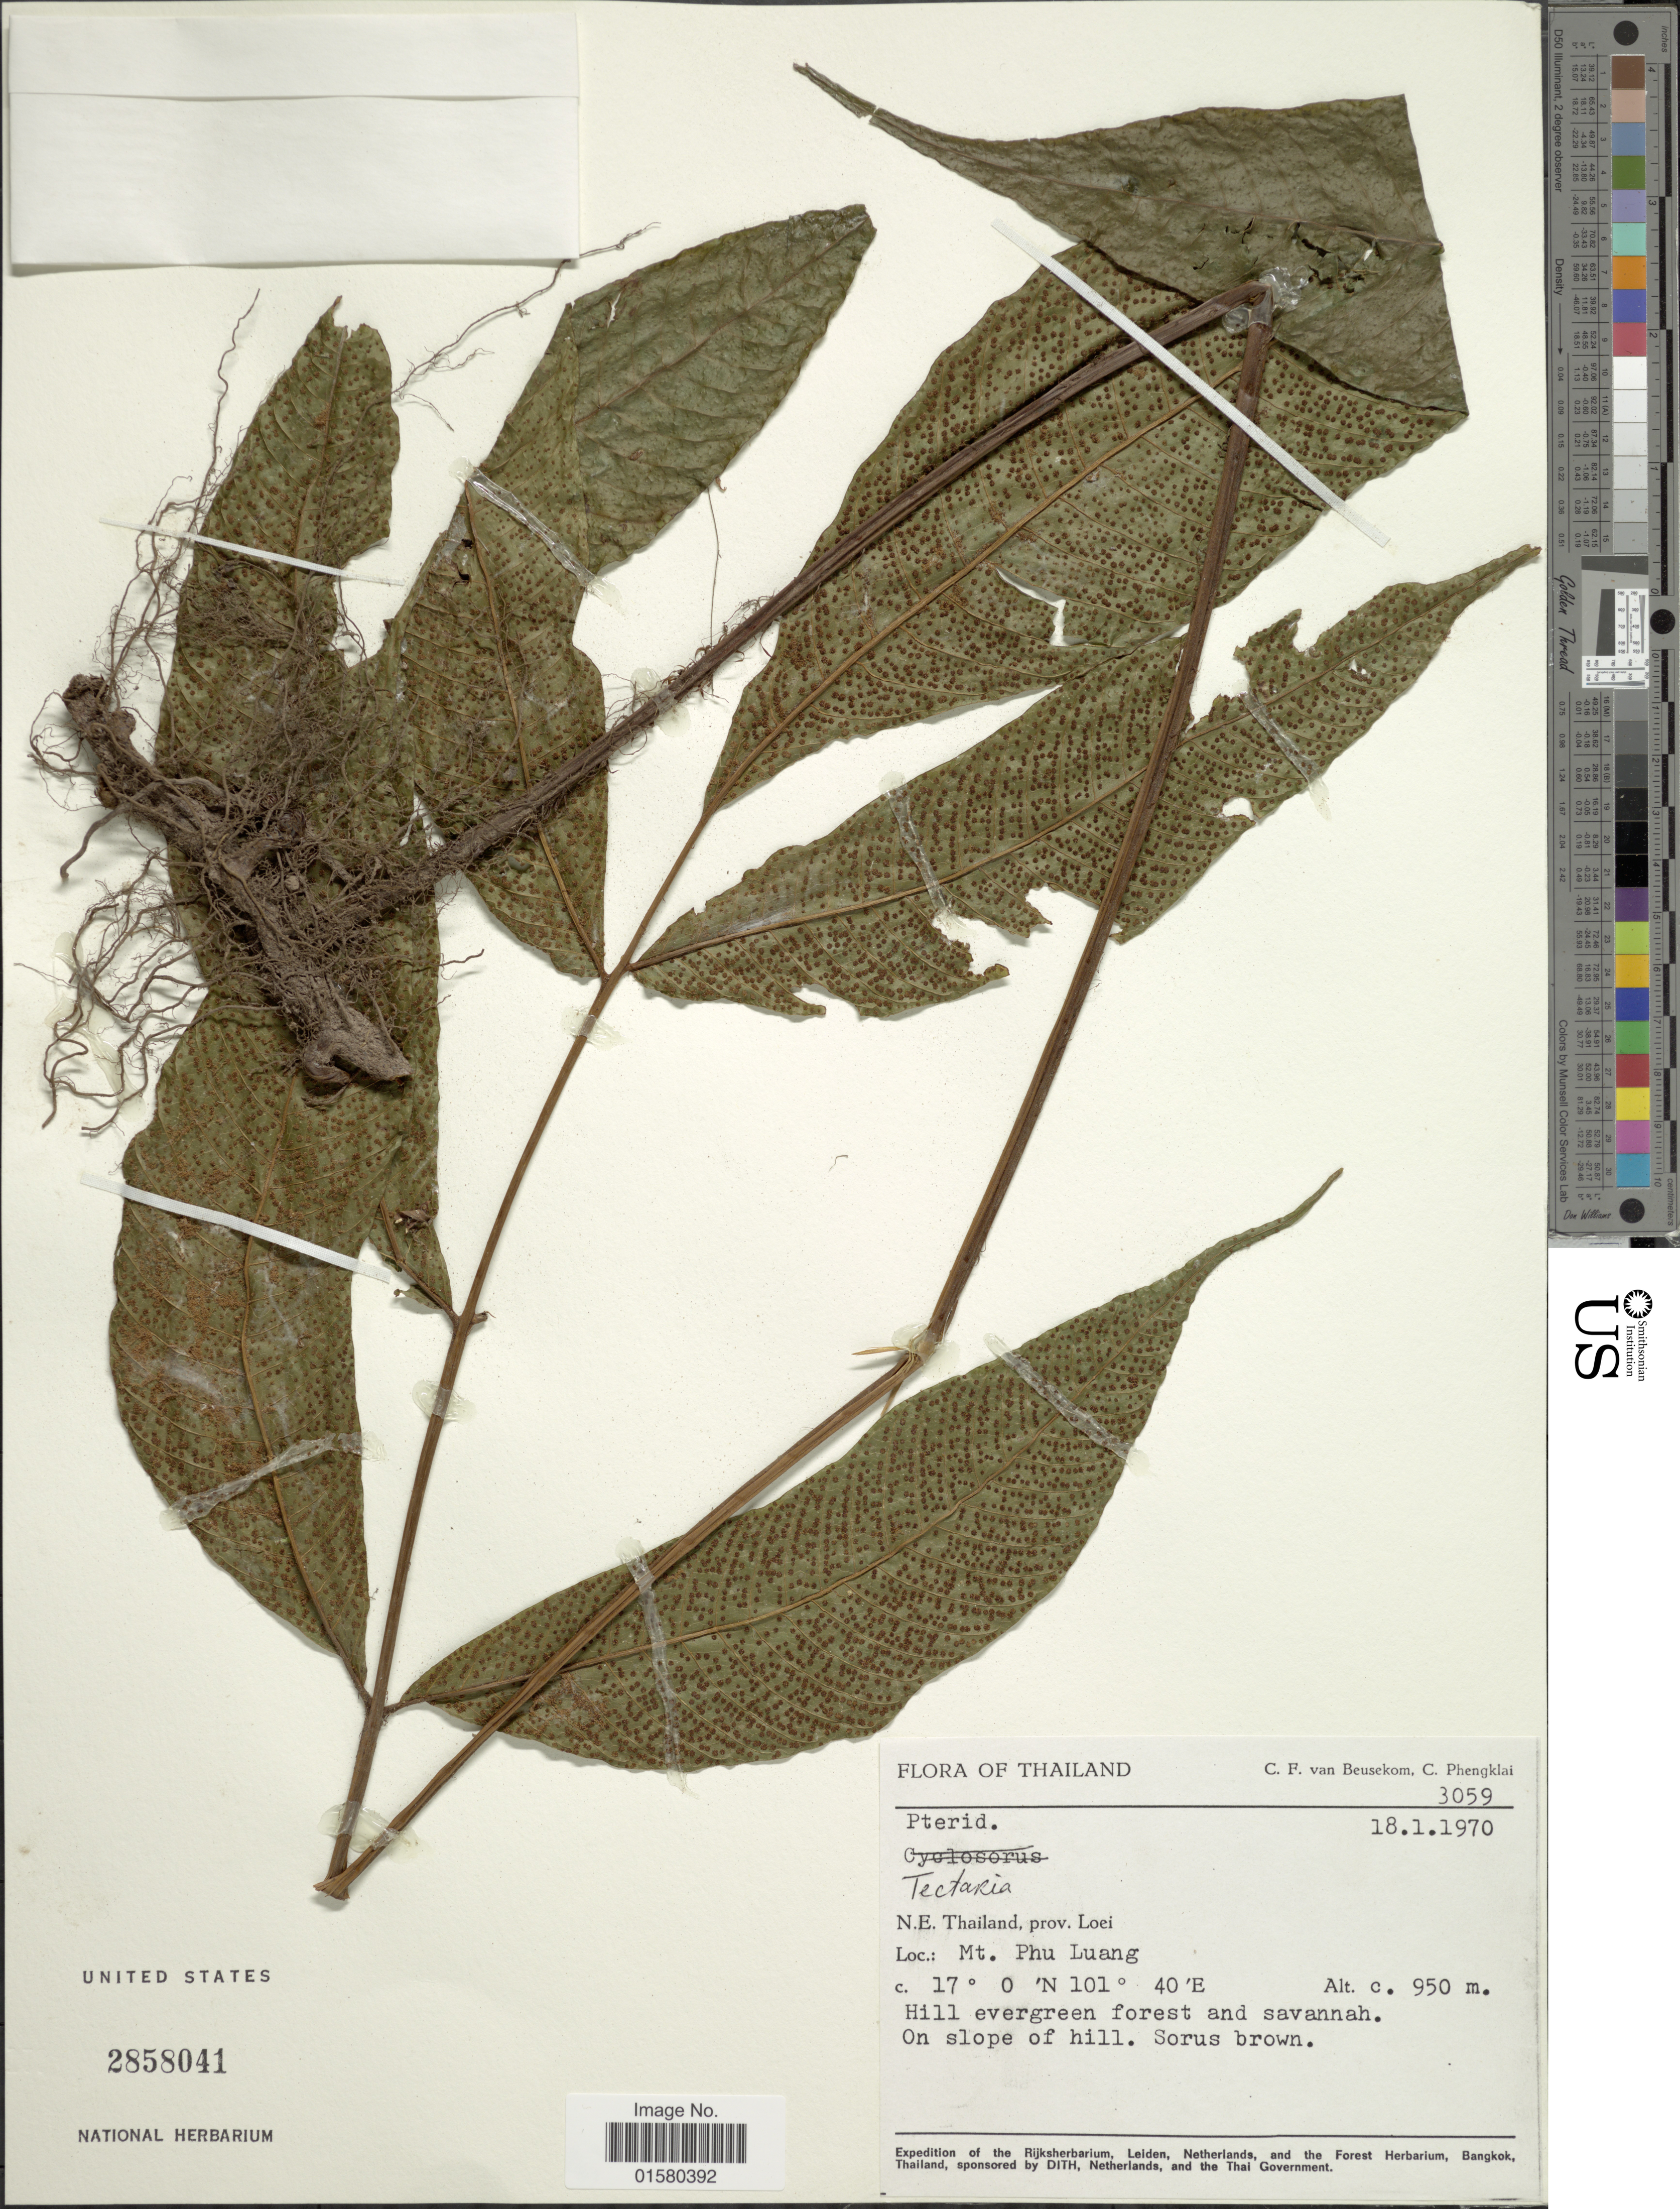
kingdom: Plantae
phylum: Tracheophyta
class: Polypodiopsida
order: Polypodiales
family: Tectariaceae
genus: Tectaria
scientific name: Tectaria polymorpha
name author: (Wall. ex Hook.) Copel.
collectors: C. F. Beusekom & C. Phengklai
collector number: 3059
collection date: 1970-01-18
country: Thailand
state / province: Loei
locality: N.E.Thailand, Prov,Loei, Mt.Phu Luang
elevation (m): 950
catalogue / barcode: US 2858041